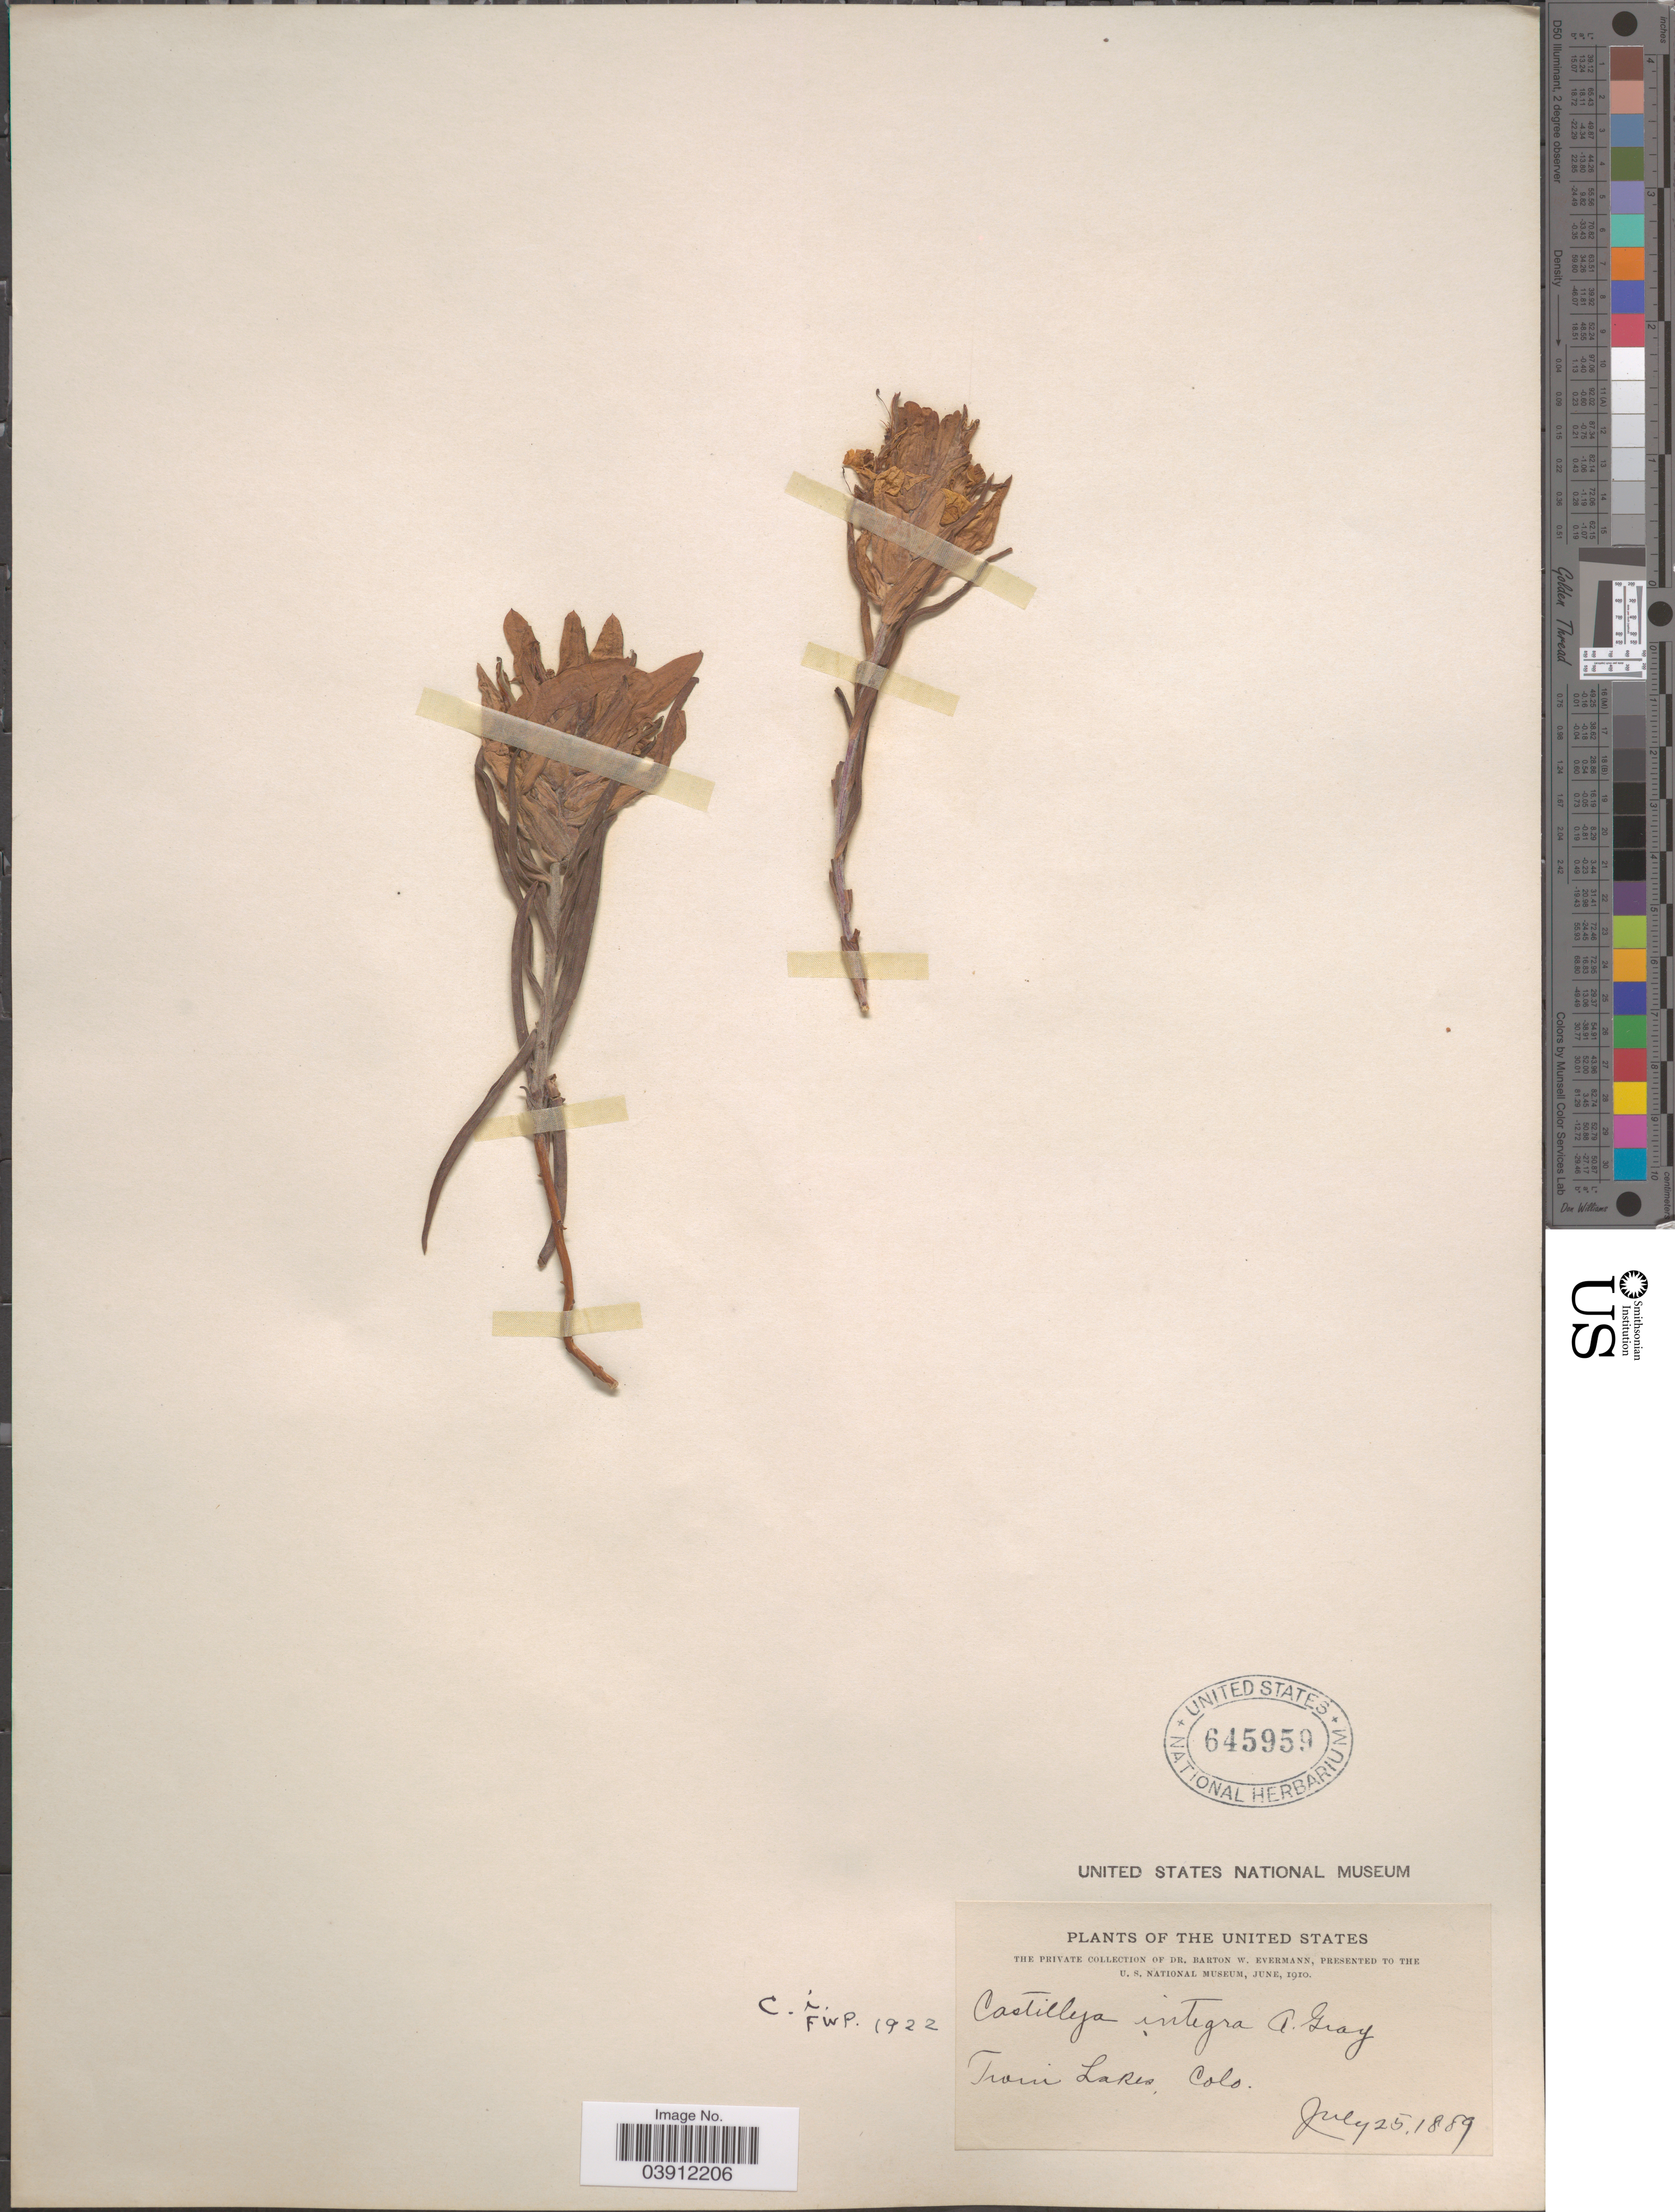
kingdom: Plantae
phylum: Tracheophyta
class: Magnoliopsida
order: Lamiales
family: Orobanchaceae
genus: Castilleja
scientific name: Castilleja integra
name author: A. Gray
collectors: B. W. Evermann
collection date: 1889-07-25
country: United States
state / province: Colorado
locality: Twin Lakes.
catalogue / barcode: US 645959